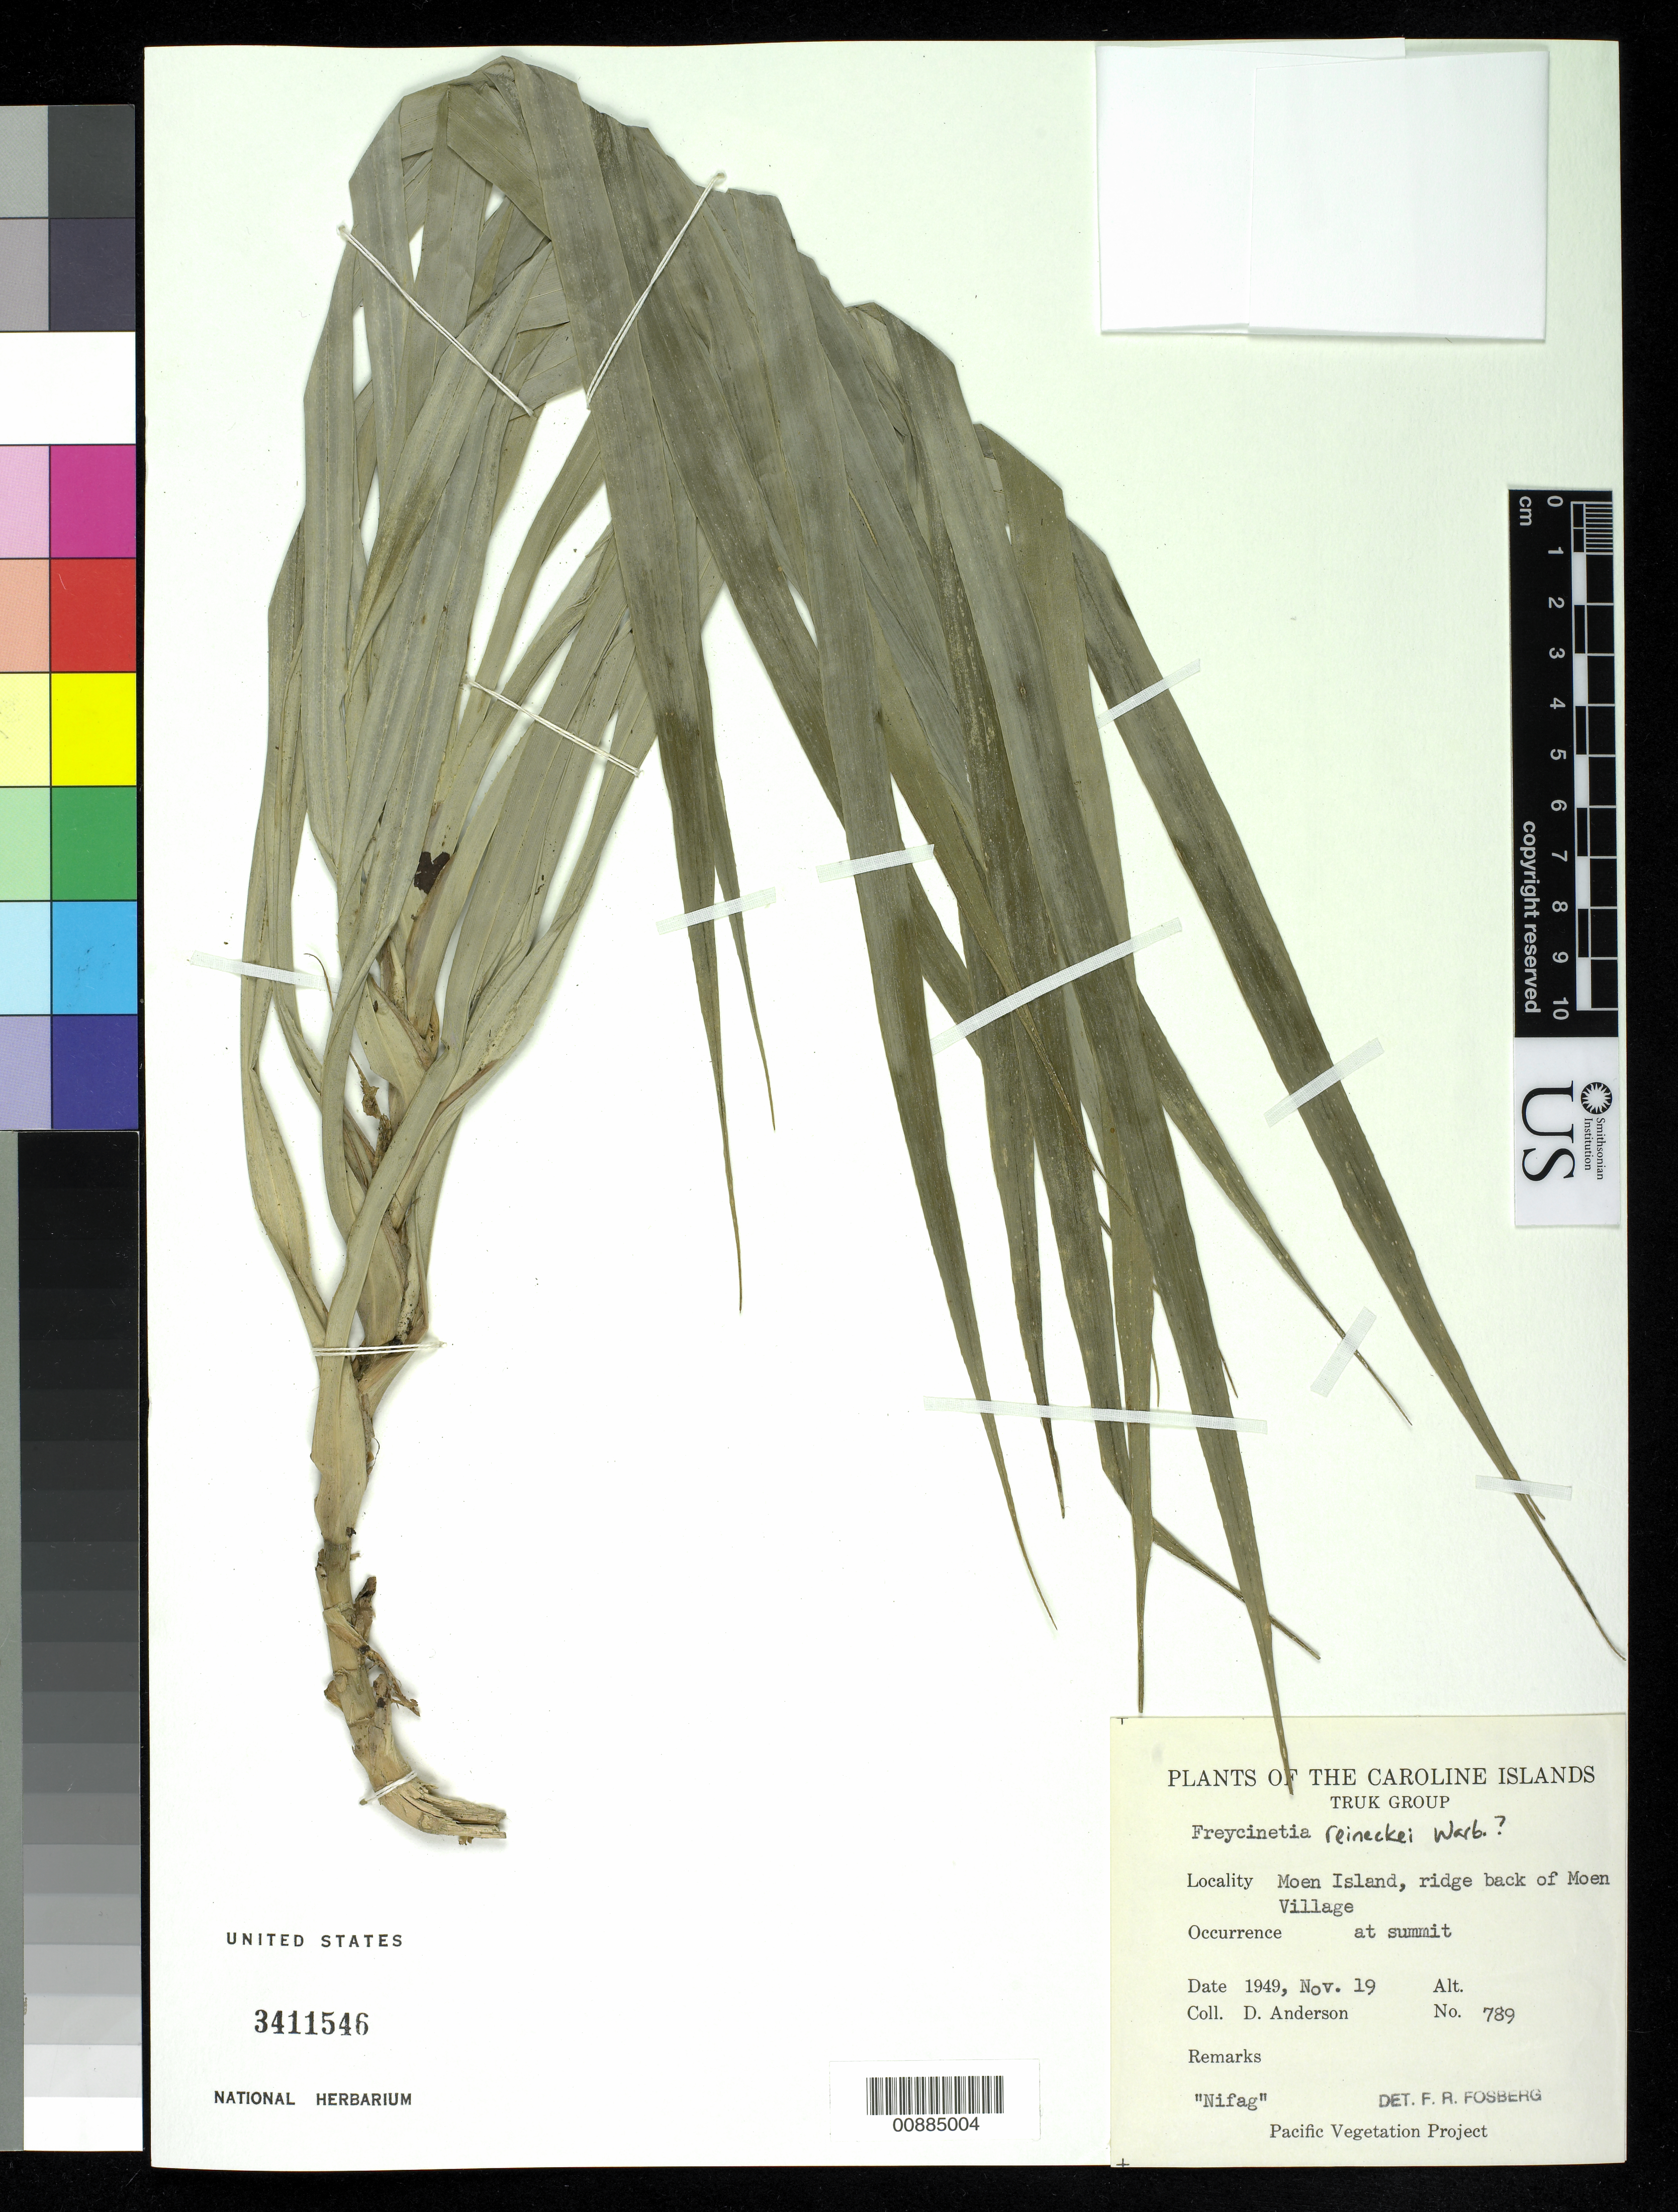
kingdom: Plantae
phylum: Tracheophyta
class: Liliopsida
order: Pandanales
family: Pandanaceae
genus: Freycinetia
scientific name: Freycinetia reineckei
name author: Warb. ex Reinecke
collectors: D. Anderson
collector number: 789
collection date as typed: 19 Nov 1949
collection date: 1949-11-19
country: Micronesia, Federated States of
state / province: Truk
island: Moen [Wono]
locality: Ridge back of Moen Village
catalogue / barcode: US 3411546